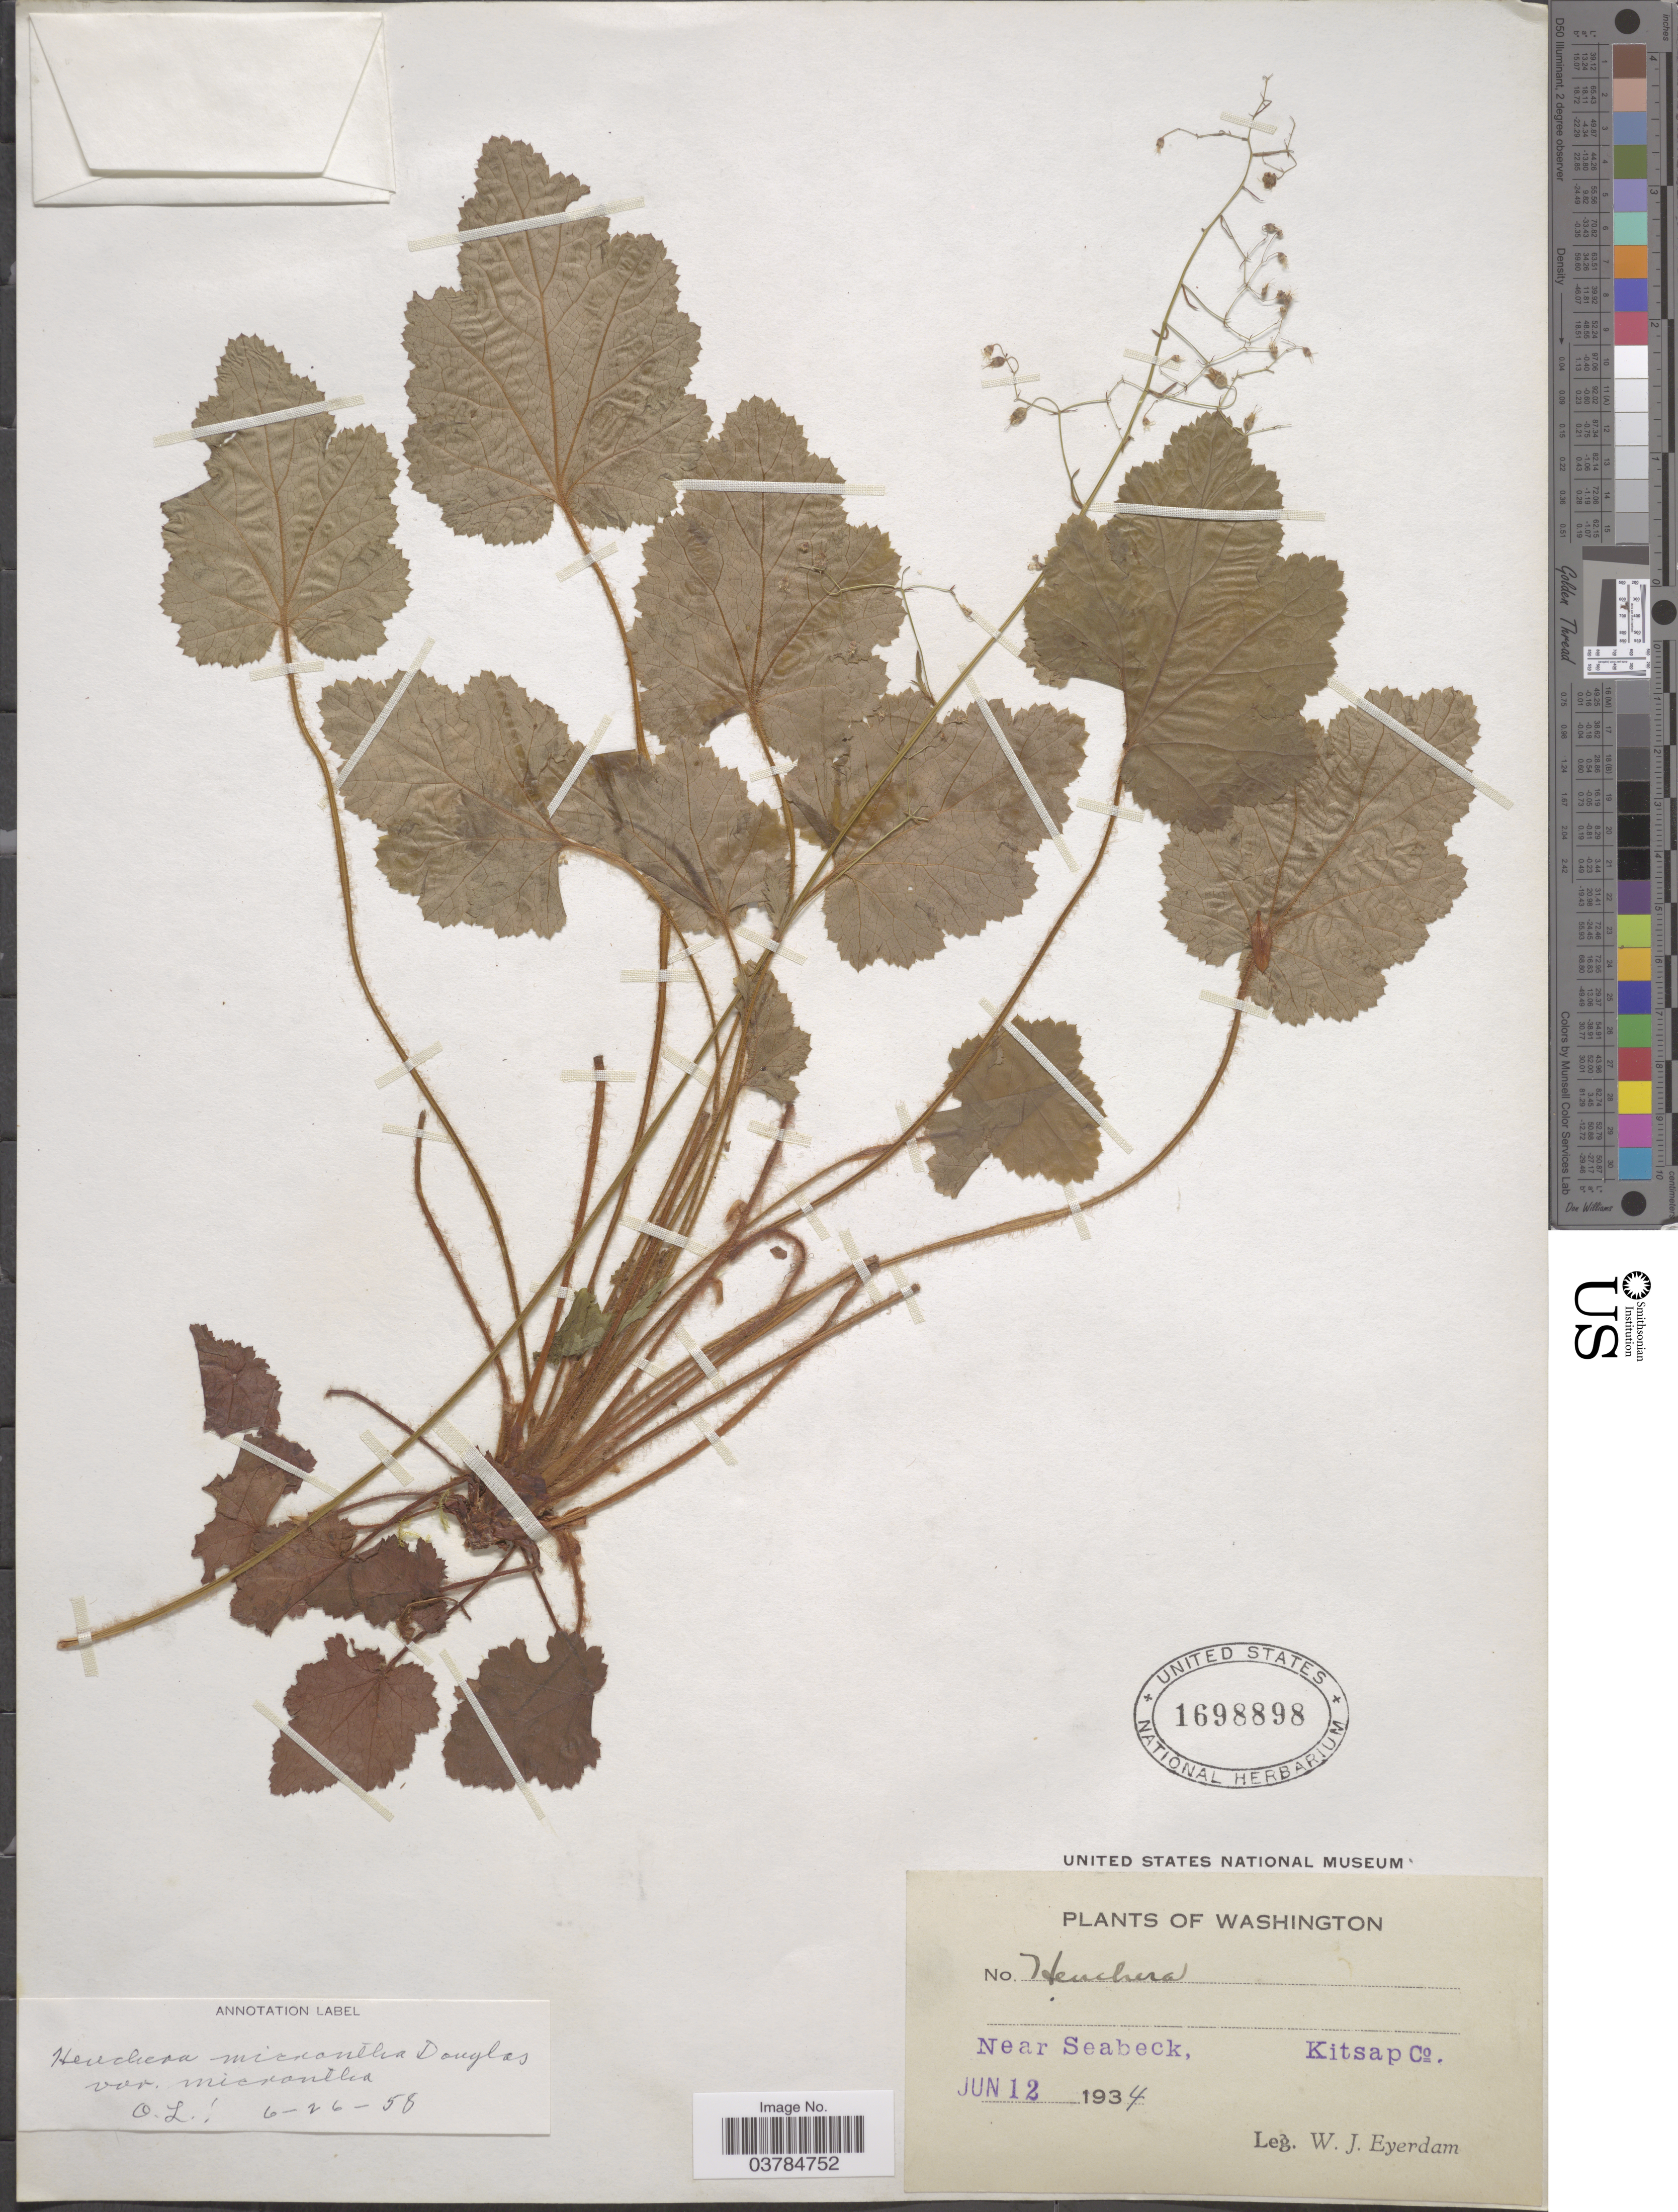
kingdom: Plantae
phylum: Tracheophyta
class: Magnoliopsida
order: Saxifragales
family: Saxifragaceae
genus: Heuchera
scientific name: Heuchera micrantha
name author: Douglas ex Lindl.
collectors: W. J. Eyerdam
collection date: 1934-06-12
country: United States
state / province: Washington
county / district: Kitsap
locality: Near Seabeck, Kitsap Co.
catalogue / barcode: US 1698898